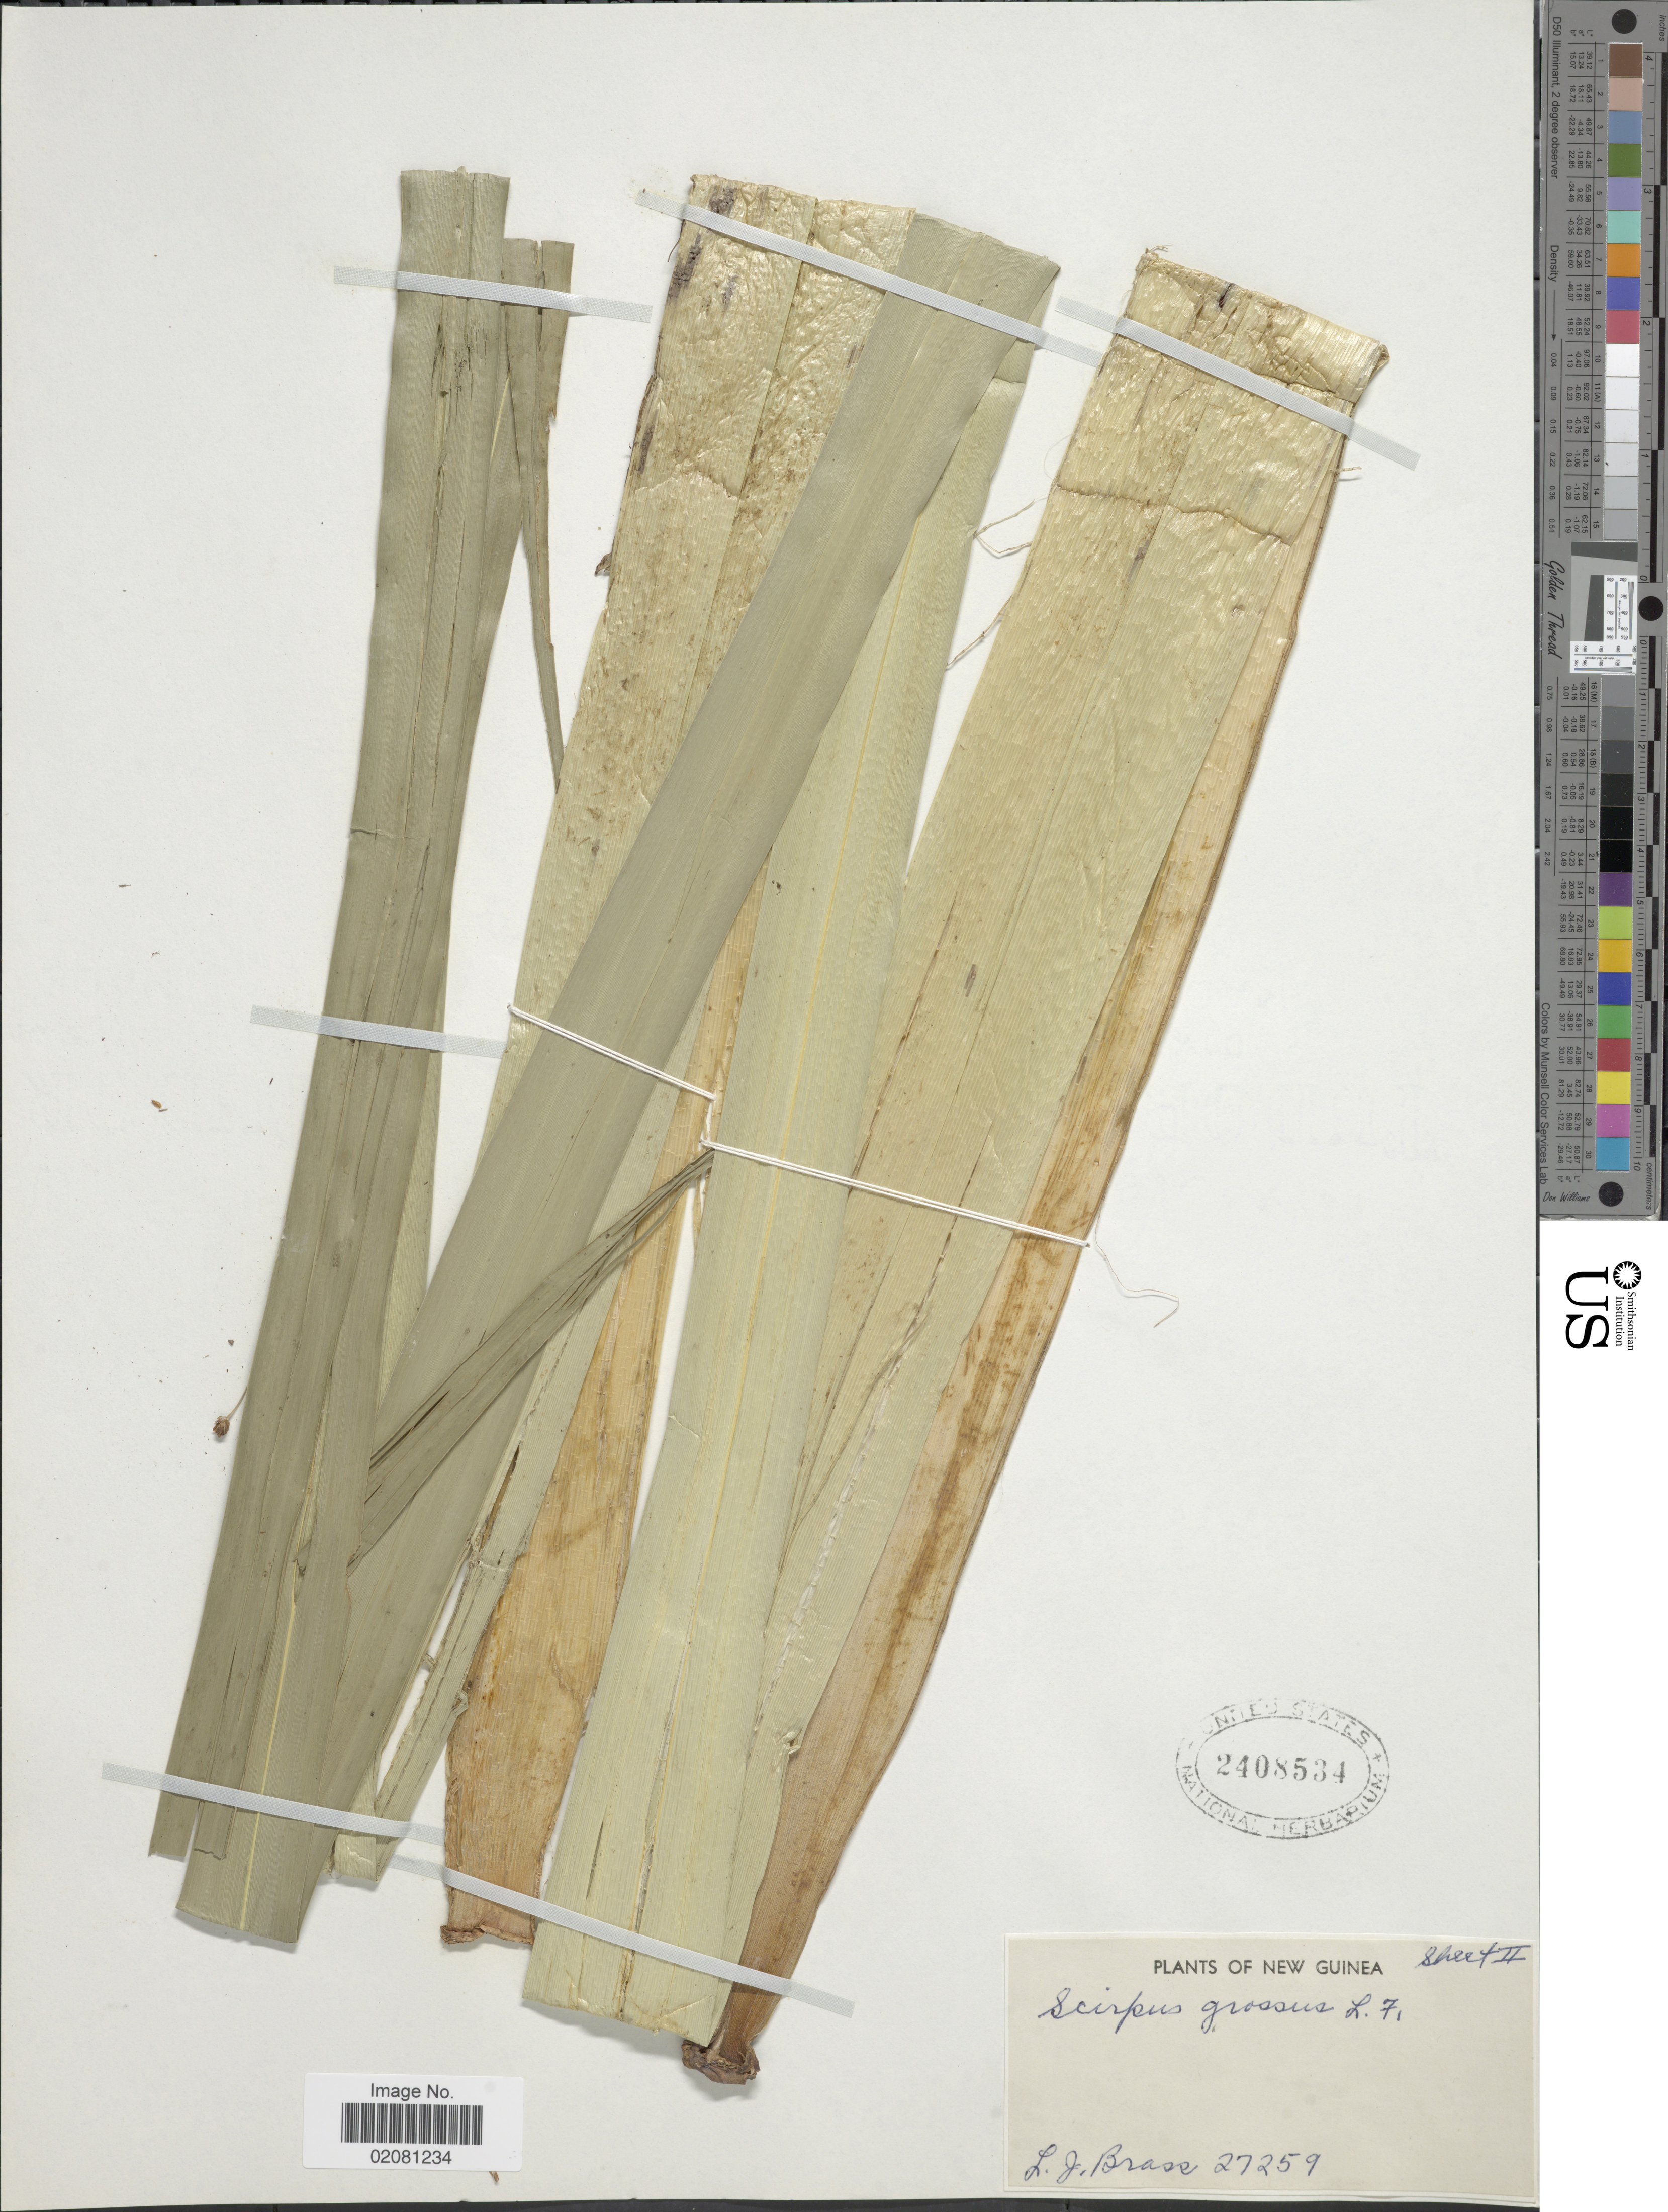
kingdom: Plantae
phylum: Tracheophyta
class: Liliopsida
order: Poales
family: Cyperaceae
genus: Actinoscirpus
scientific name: Actinoscirpus grossus var. grossus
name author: (L. f.) Goetgh. & D.A. Simpson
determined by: Strong, M. T., (US), Smithsonian Institution - National Museum of Natural History (UNITED STATES)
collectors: L. J. Brass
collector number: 27259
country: Papua New Guinea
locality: New Guinea.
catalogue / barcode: US 2408534